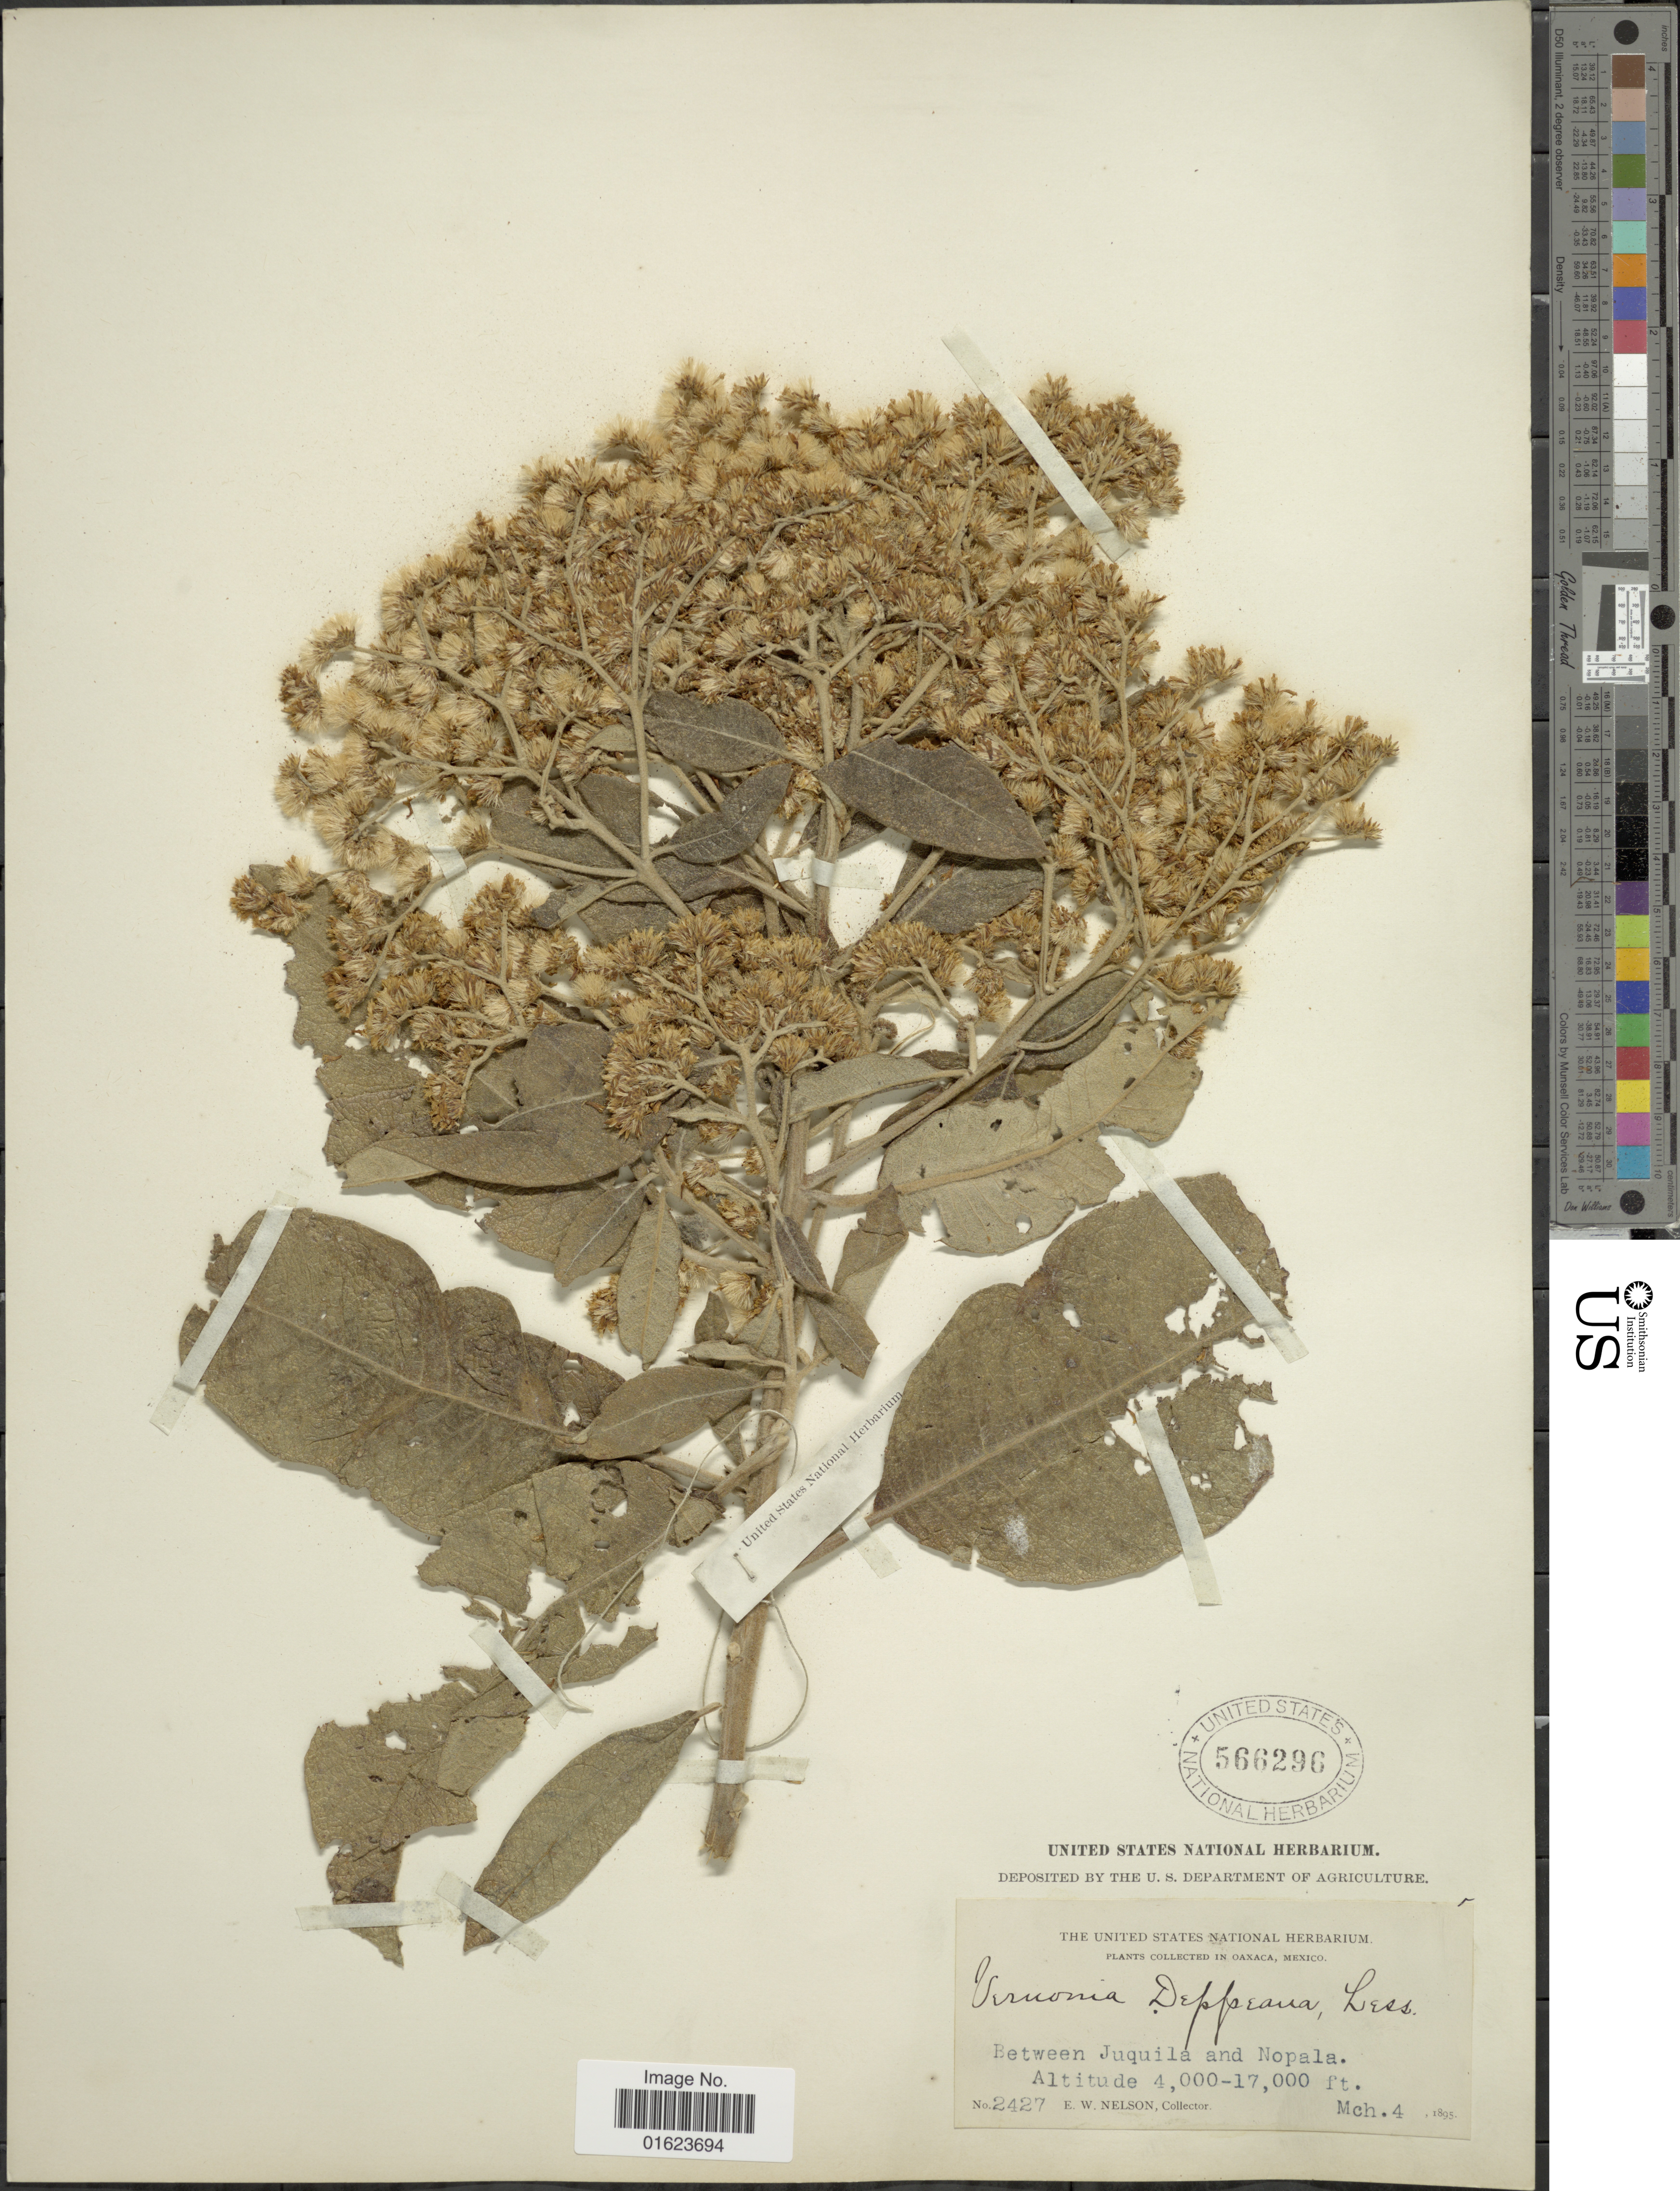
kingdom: Plantae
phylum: Tracheophyta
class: Magnoliopsida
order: Asterales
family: Asteraceae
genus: Vernonanthura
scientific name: Vernonanthura deppeana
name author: (Less.) H. Rob.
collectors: E. W. Nelson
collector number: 2427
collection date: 1895-03-04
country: Mexico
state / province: Oaxaca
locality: Oaxaca, Between Juquila and Nopala.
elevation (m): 1219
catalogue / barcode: US 566296